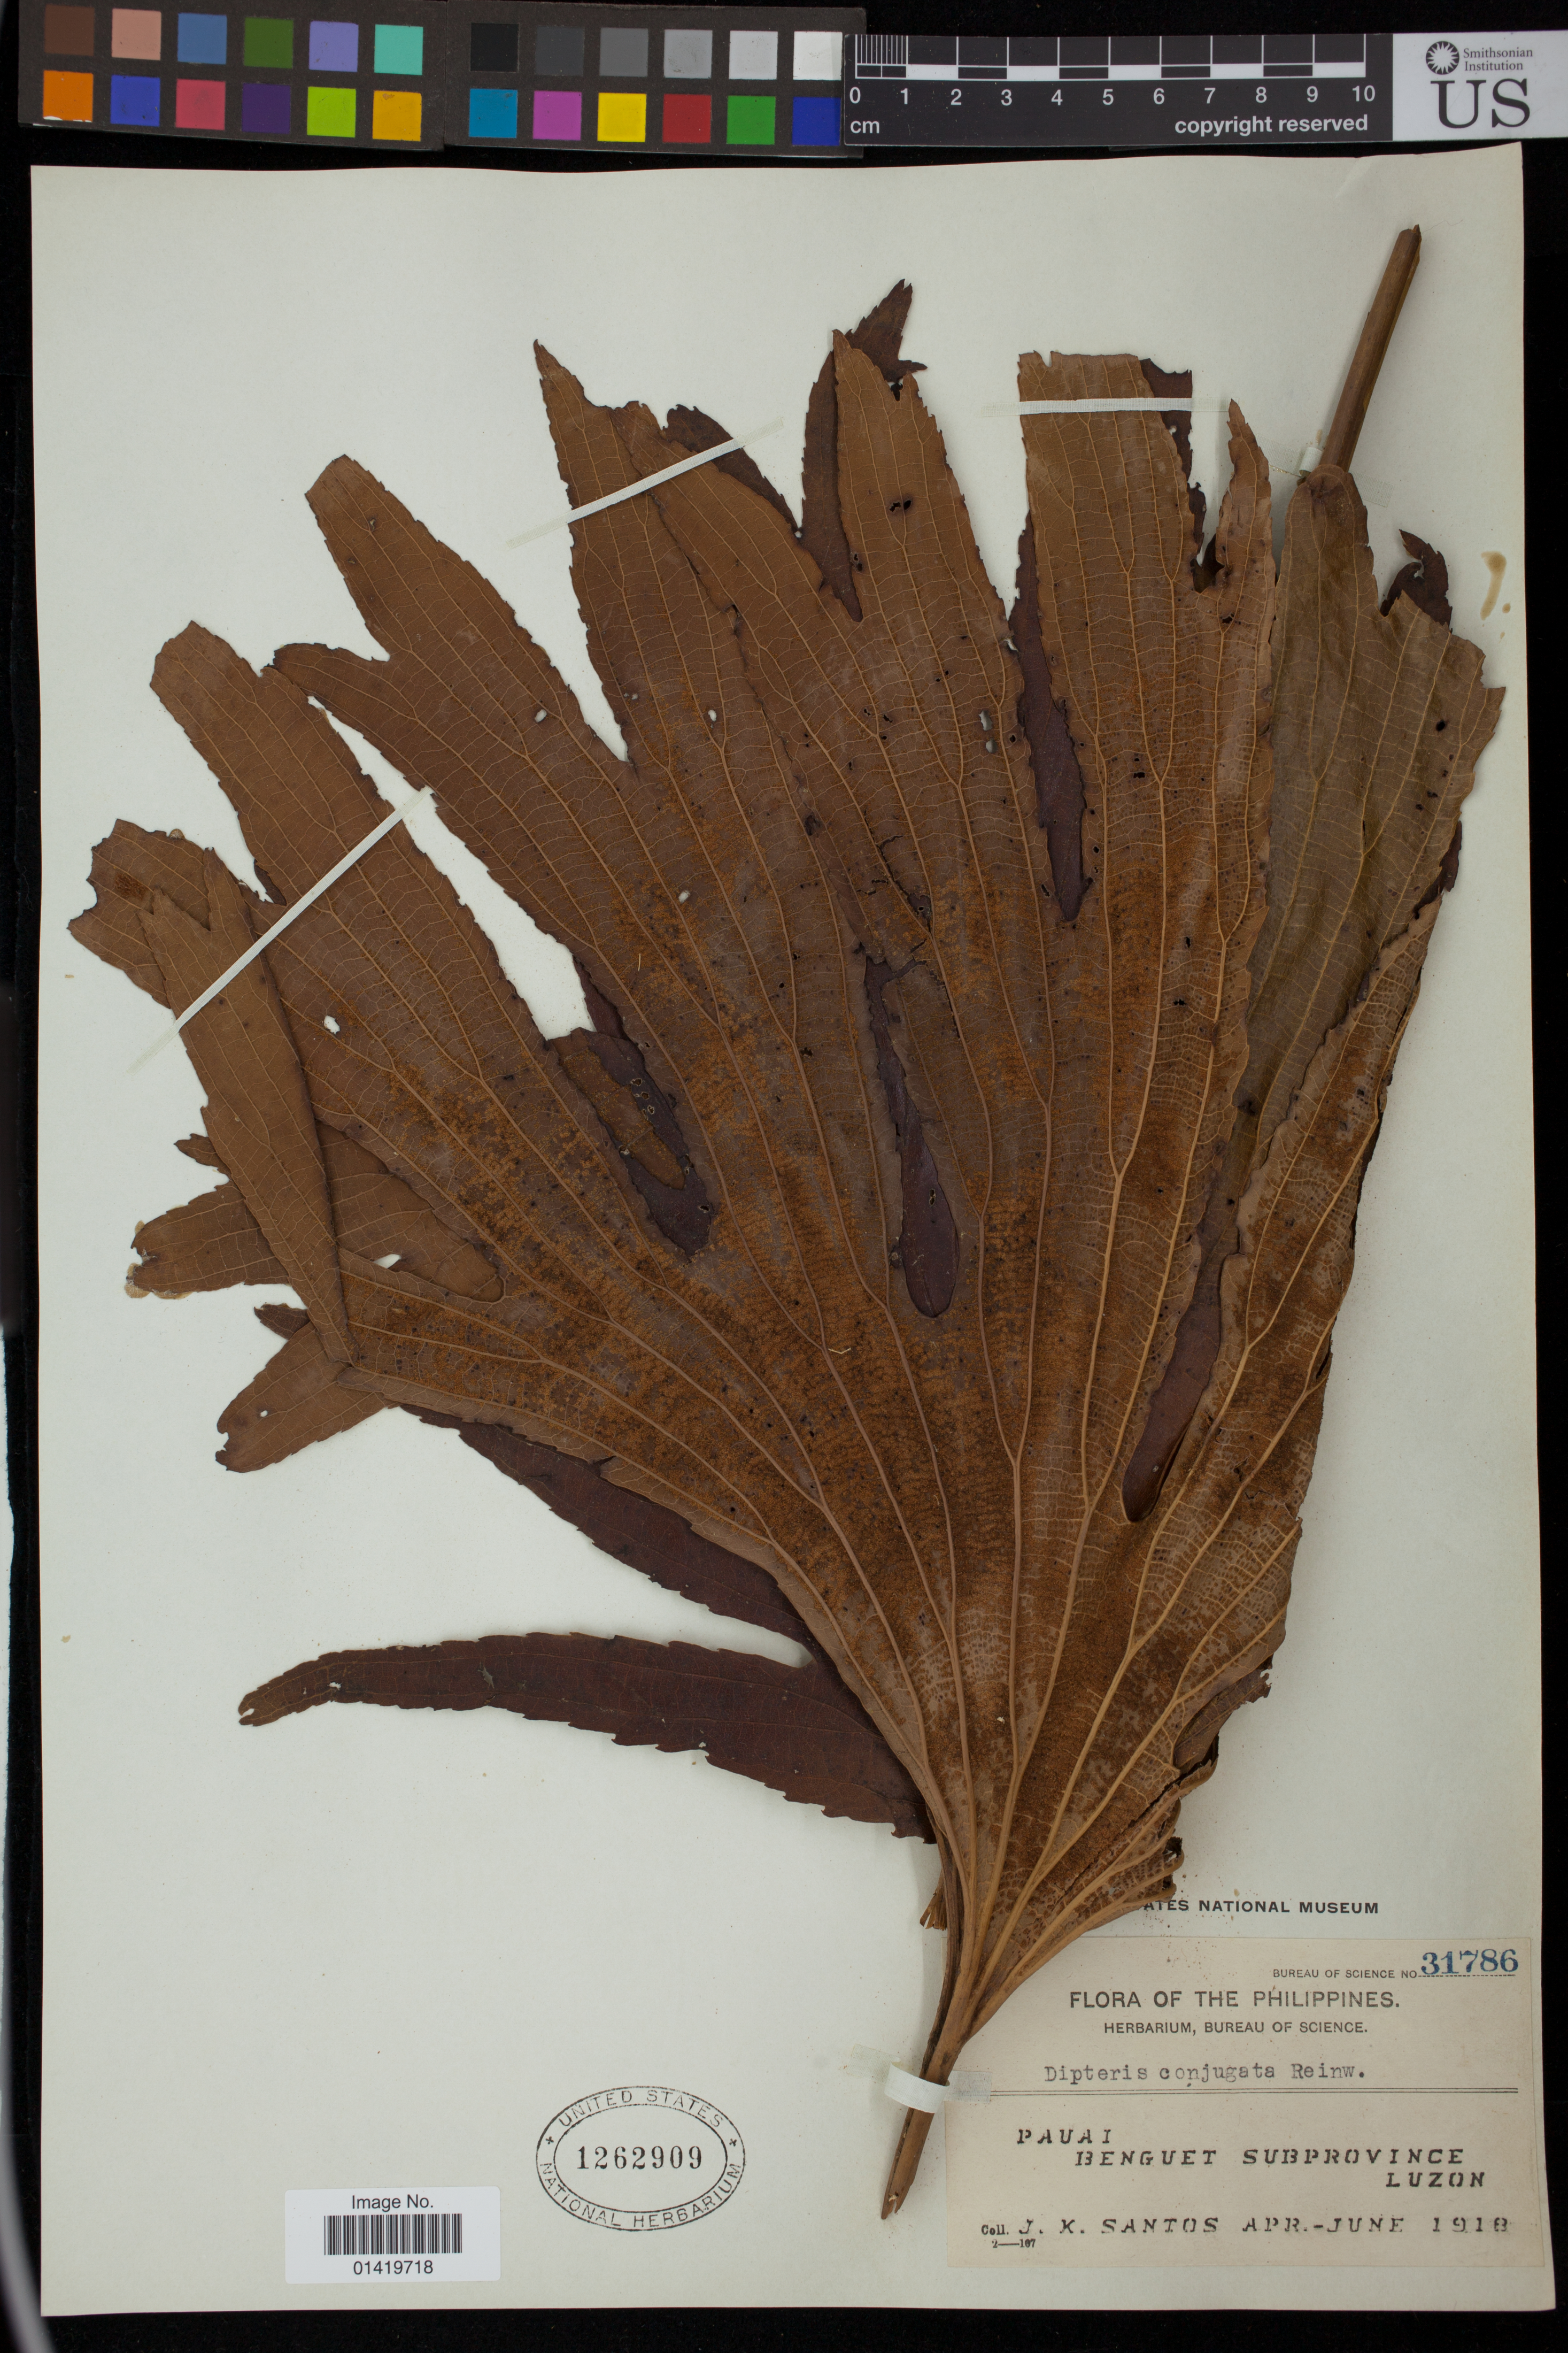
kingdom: Plantae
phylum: Tracheophyta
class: Polypodiopsida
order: Gleicheniales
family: Dipteridaceae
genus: Dipteris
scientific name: Dipteris conjugata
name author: Reinw.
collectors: J. K. Santos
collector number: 2-107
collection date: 1918-04/1918-06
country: Philippines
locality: Pauai Benguet Subprovince Luzon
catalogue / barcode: US 1262909